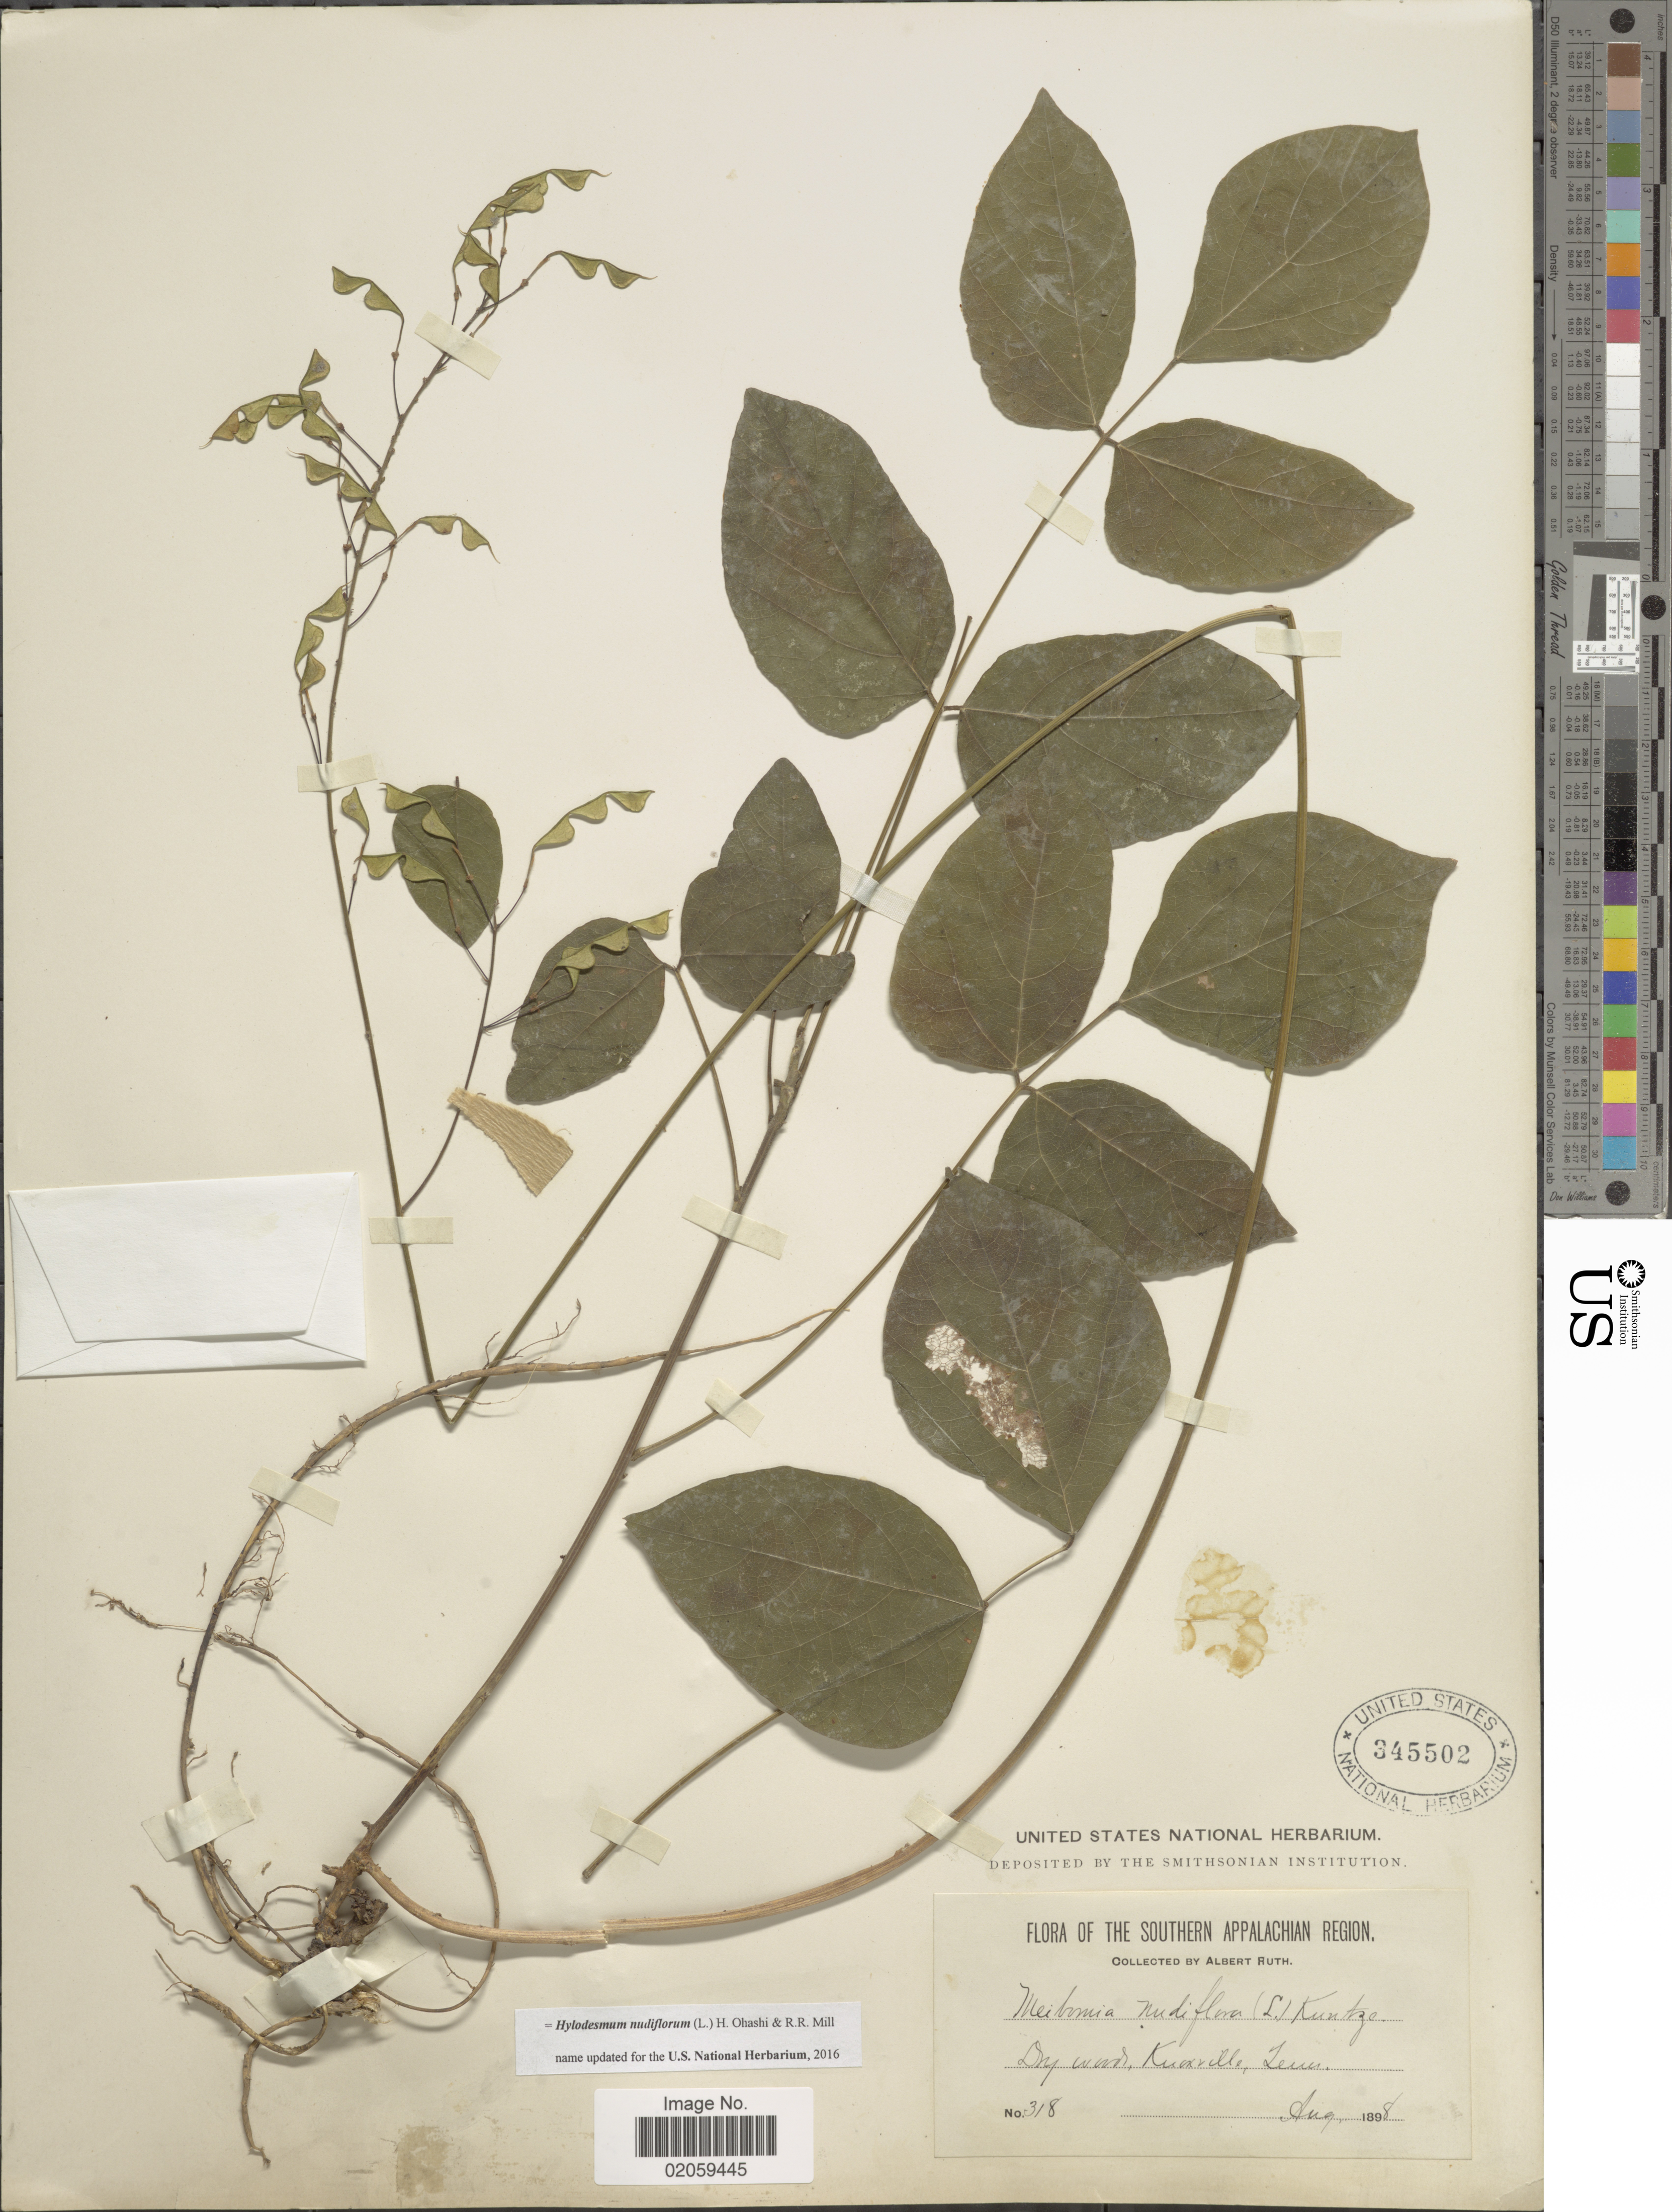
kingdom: Plantae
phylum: Tracheophyta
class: Magnoliopsida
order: Fabales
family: Fabaceae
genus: Hylodesmum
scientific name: Hylodesmum nudiflorum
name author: (L.) H. Ohashi & R.R. Mill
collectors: A. Ruth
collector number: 318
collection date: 1898-08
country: United States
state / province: Tennessee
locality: Southern Appalachian Region, Knoxville, Tenn.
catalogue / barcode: US 345502